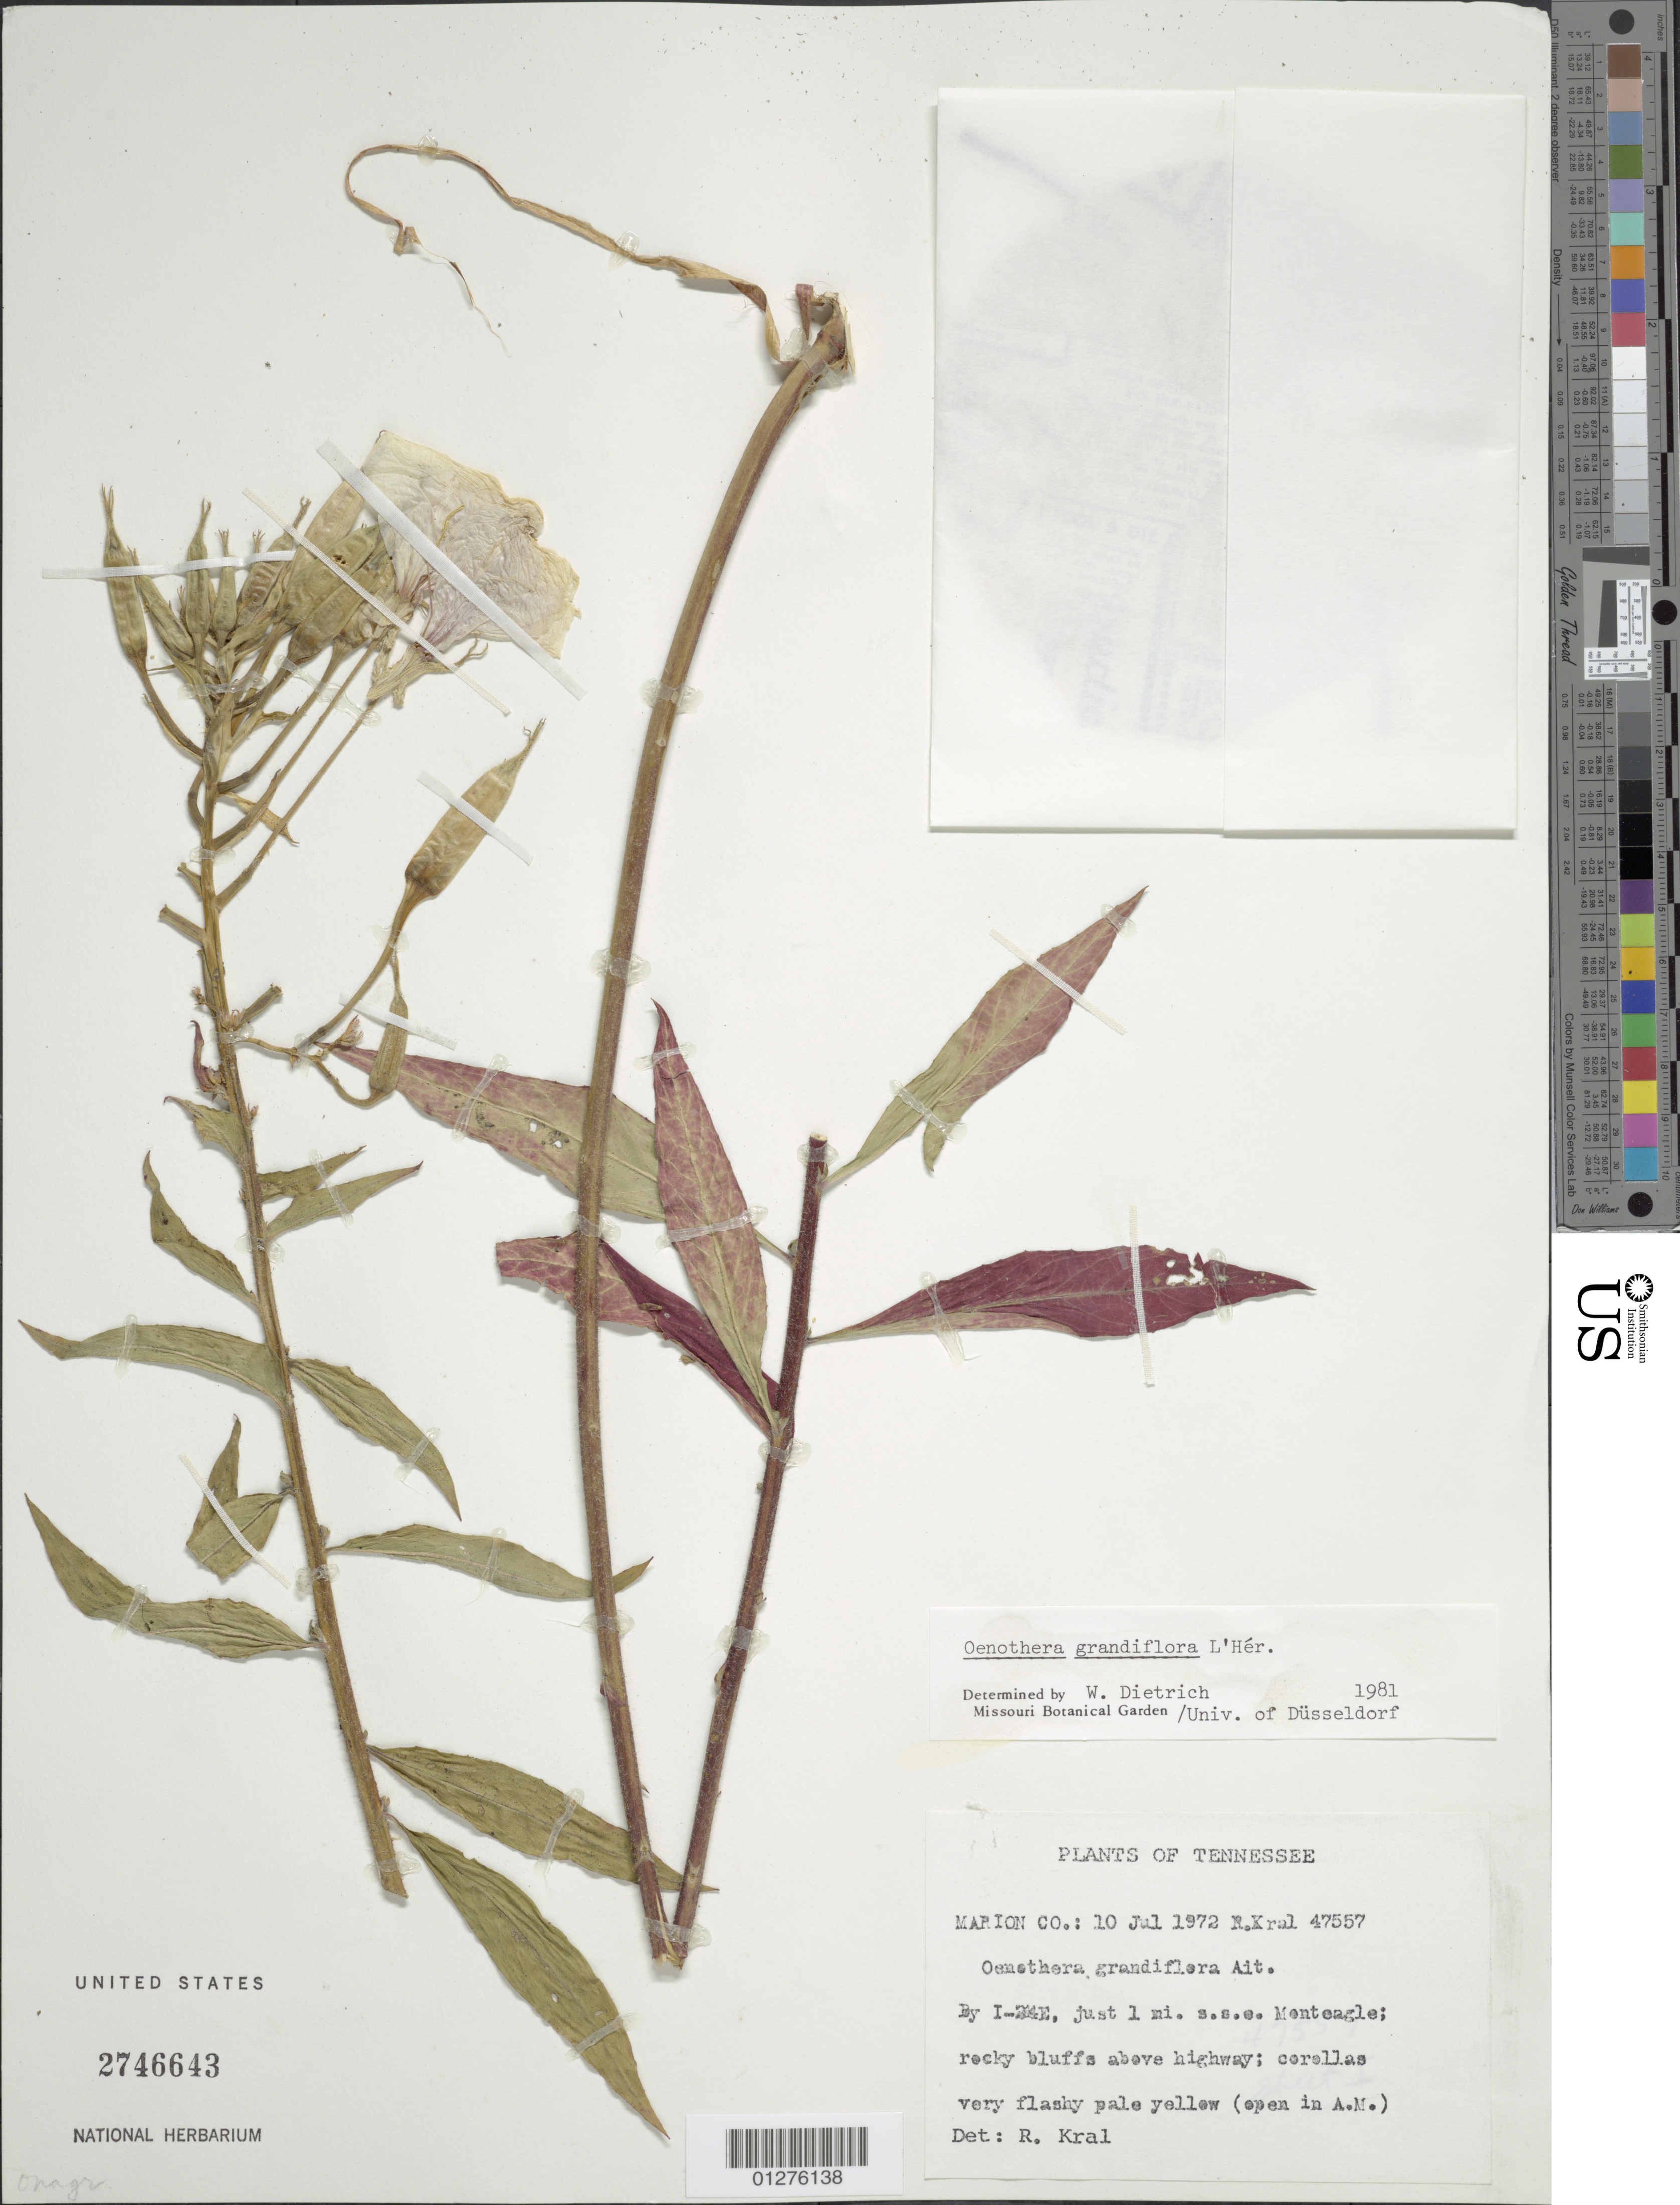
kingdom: Plantae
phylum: Tracheophyta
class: Magnoliopsida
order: Myrtales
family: Onagraceae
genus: Oenothera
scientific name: Oenothera grandiflora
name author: L'Hér.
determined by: Dietrich, W.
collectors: R. Kral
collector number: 47557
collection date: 1972-07-10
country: United States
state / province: Tennessee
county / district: Marion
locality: Just 1 mi. s.s.e. Monteagle.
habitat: Rocky bluffs above hoghway.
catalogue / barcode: US 2746643